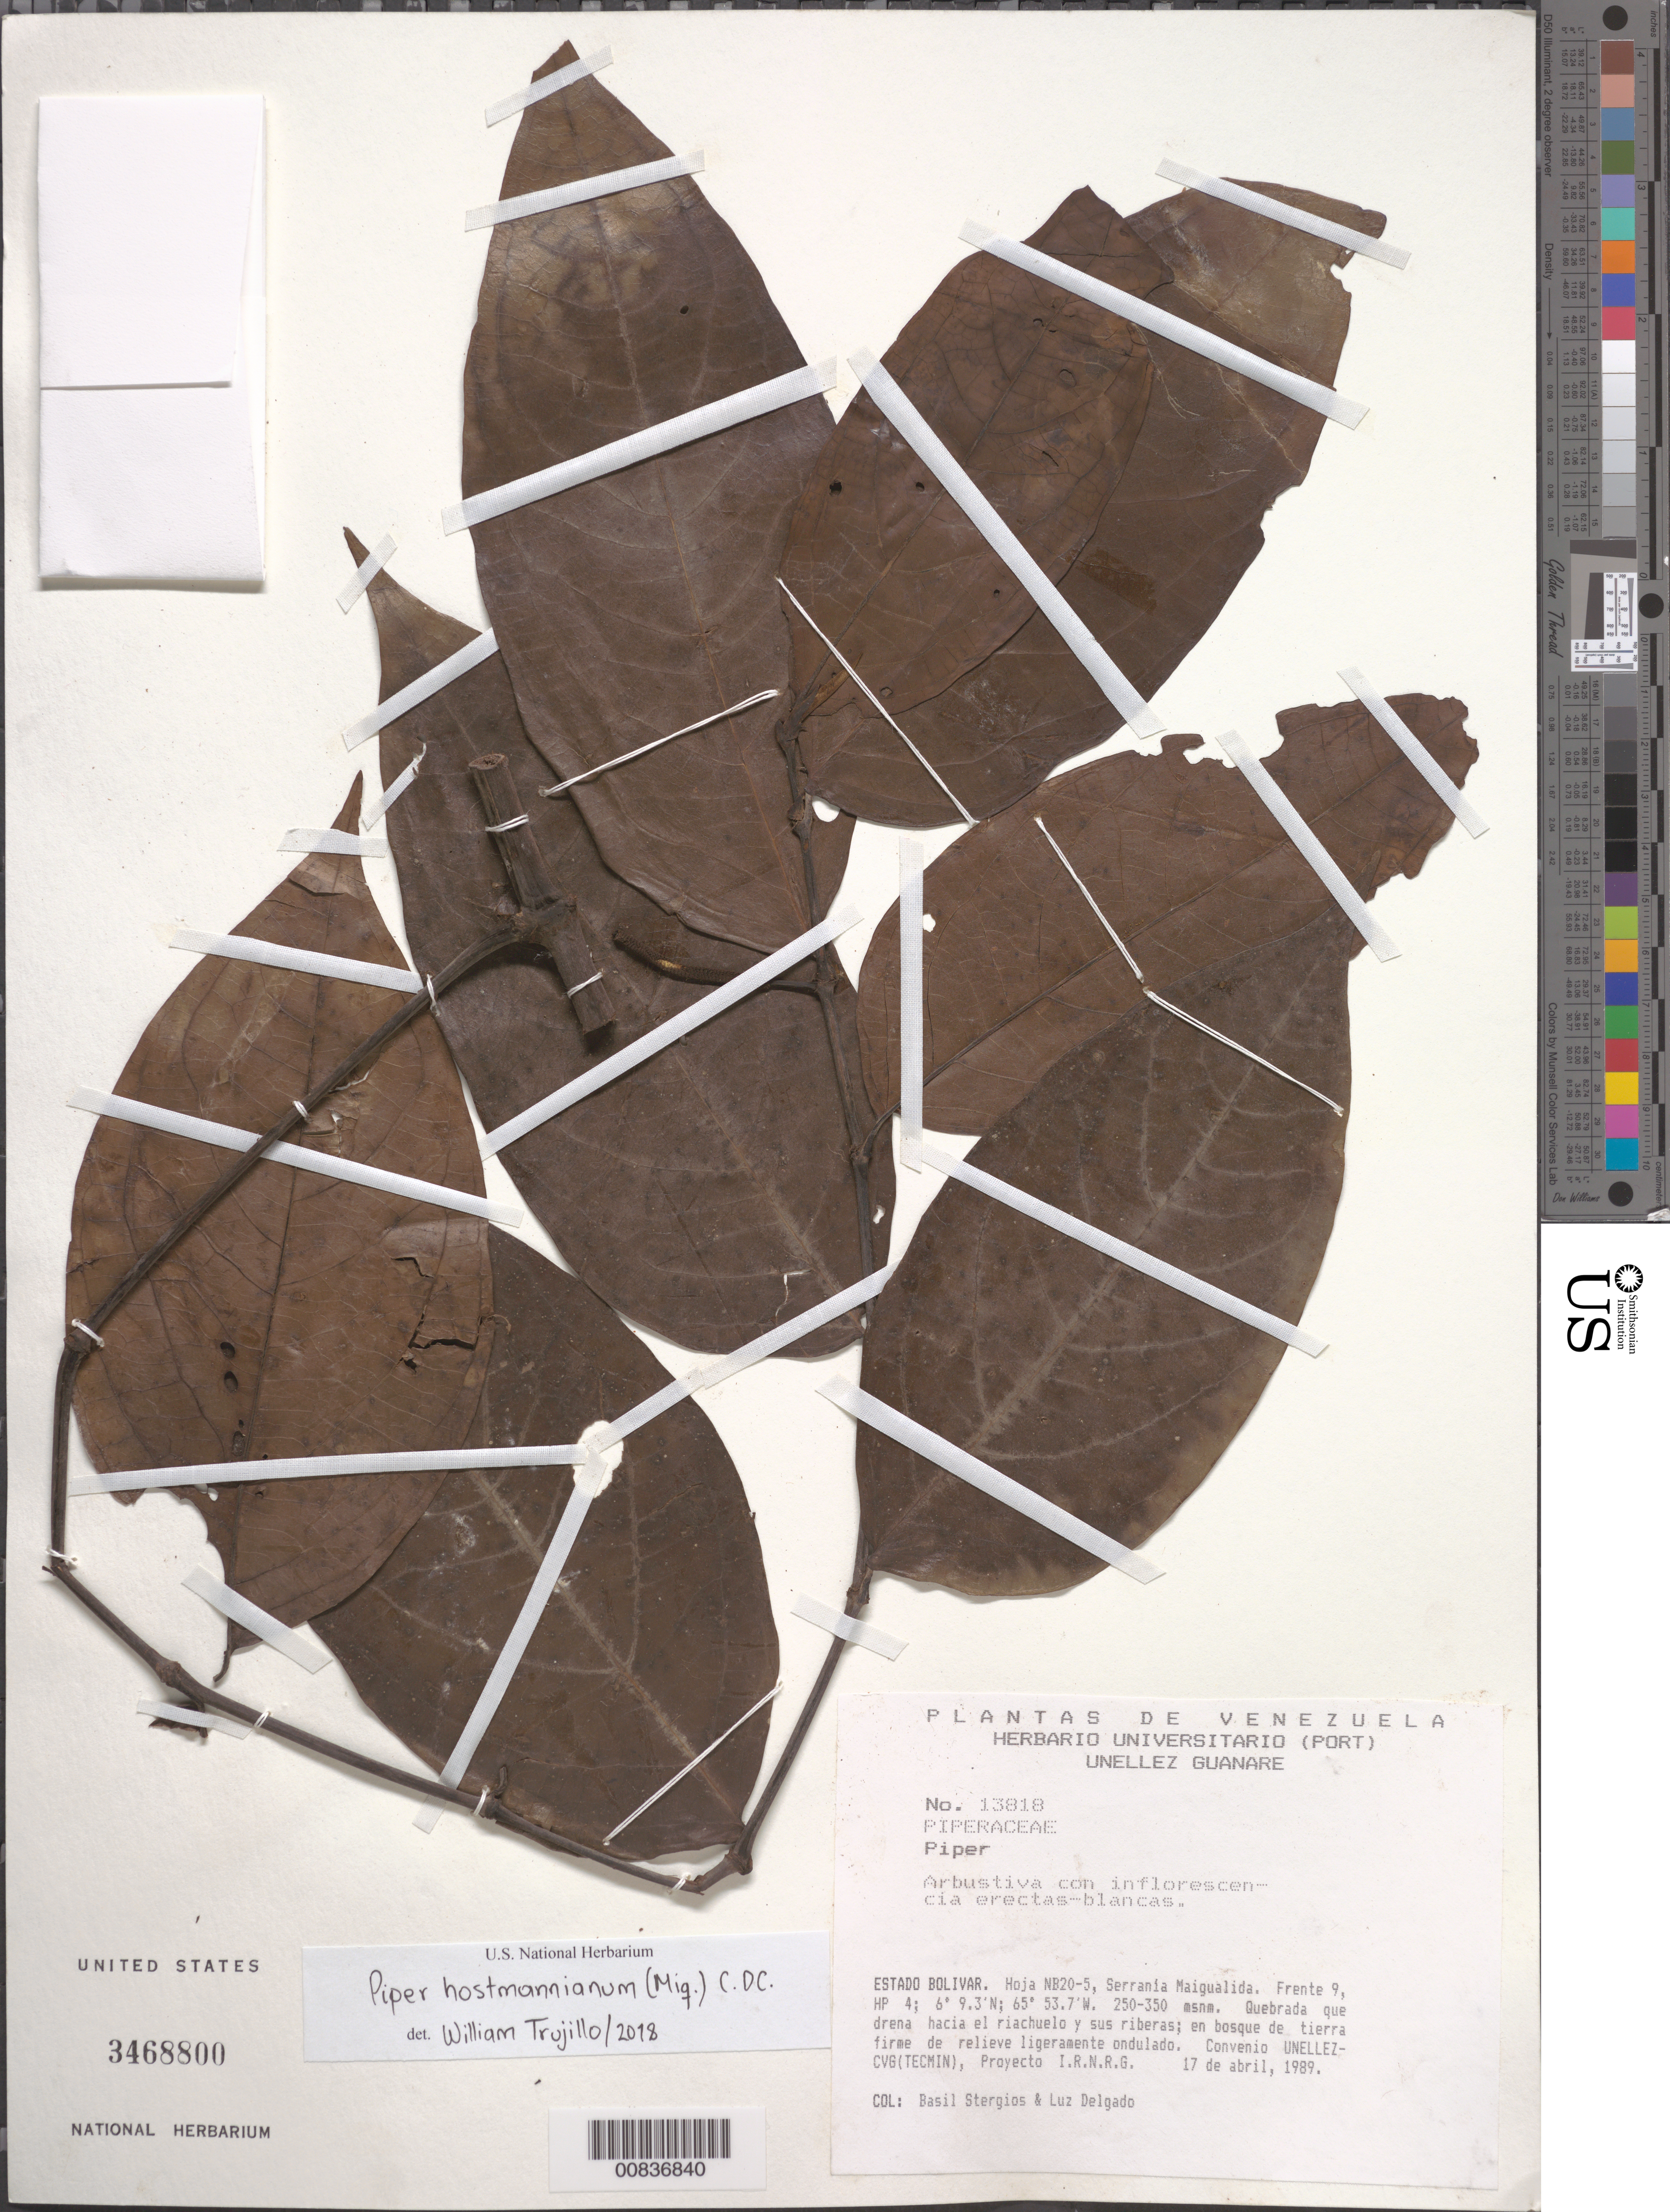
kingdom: Plantae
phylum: Tracheophyta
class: Magnoliopsida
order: Piperales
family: Piperaceae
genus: Piper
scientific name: Piper hostmannianum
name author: (Miq.) C. DC.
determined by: Trujillo, William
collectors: B. G. Stergios & L. Delgado V.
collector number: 13818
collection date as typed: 17-Apr-89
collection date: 1989-04-17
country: Venezuela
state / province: Bolívar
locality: Serrania Maigualida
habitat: Quebrada que drena hacia el riachuelo y sus riberas; en bosque de tierra firme de relieve ligeramente ondulado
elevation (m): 250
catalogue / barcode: US 3468800